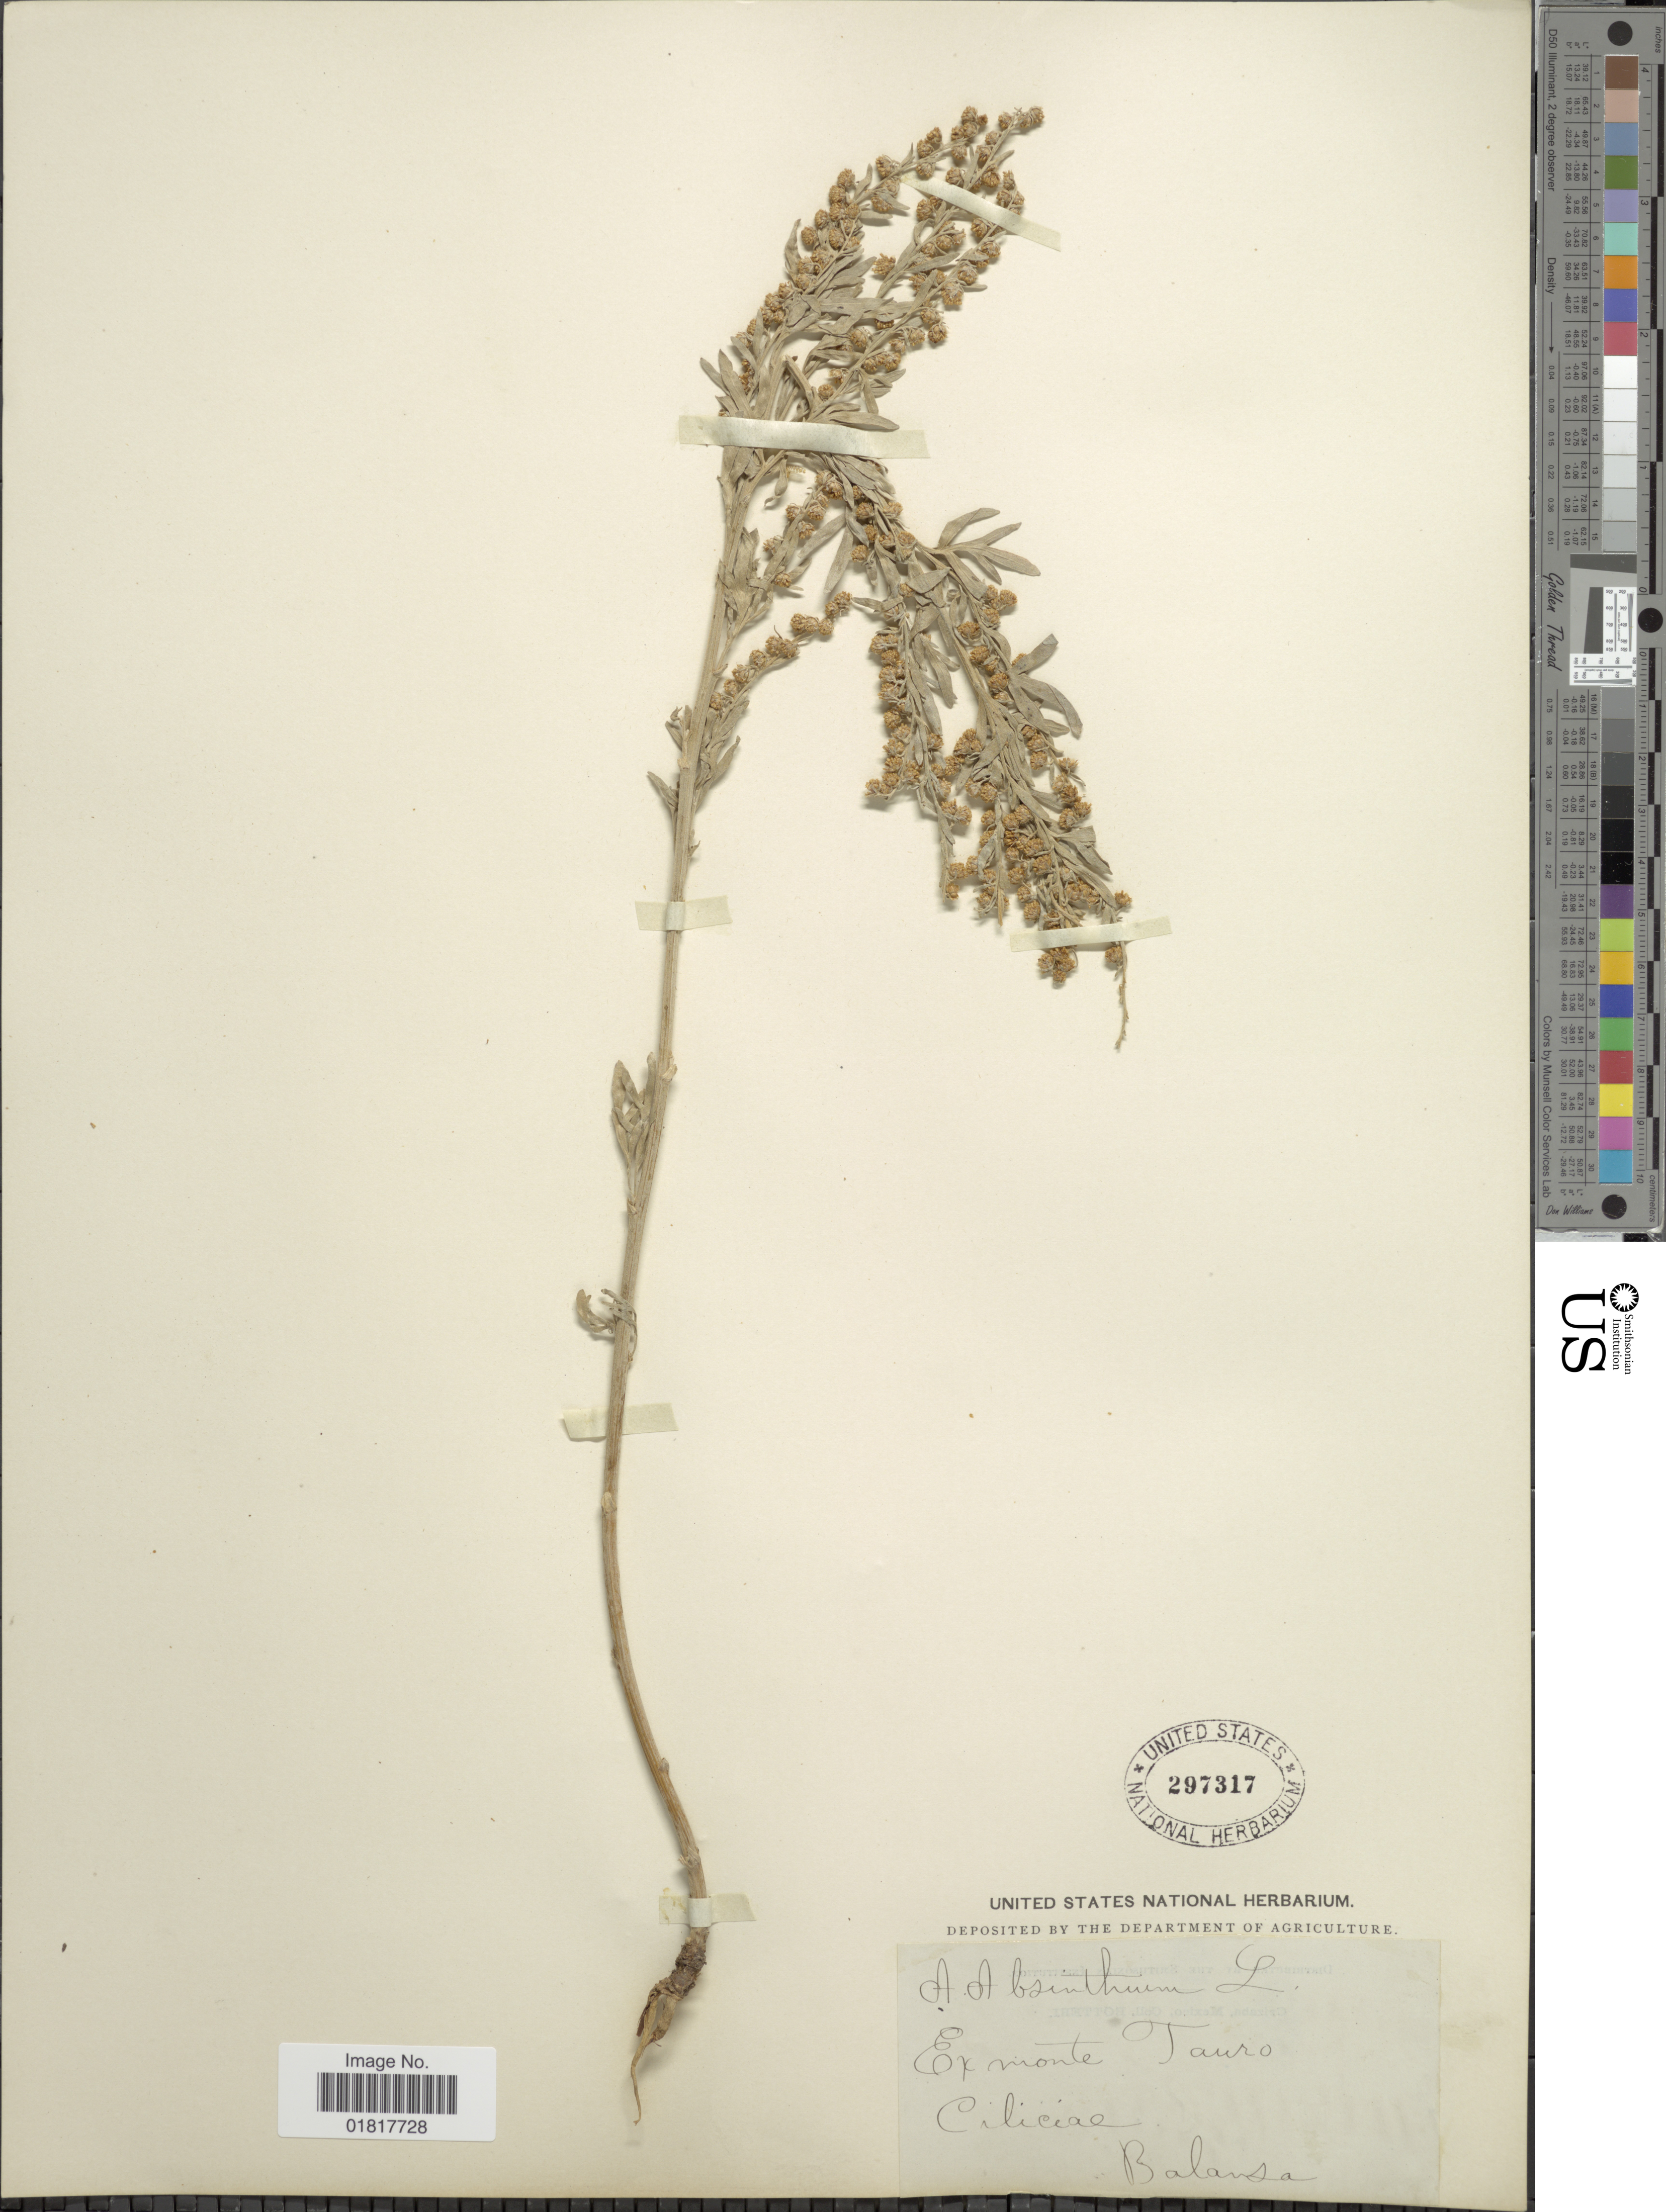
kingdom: Plantae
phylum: Tracheophyta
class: Magnoliopsida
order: Asterales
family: Asteraceae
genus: Artemisia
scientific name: Artemisia absinthium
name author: L.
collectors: -. Balansa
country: Turkey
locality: Ex monte Tauro, Ciliciae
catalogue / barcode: US 297317